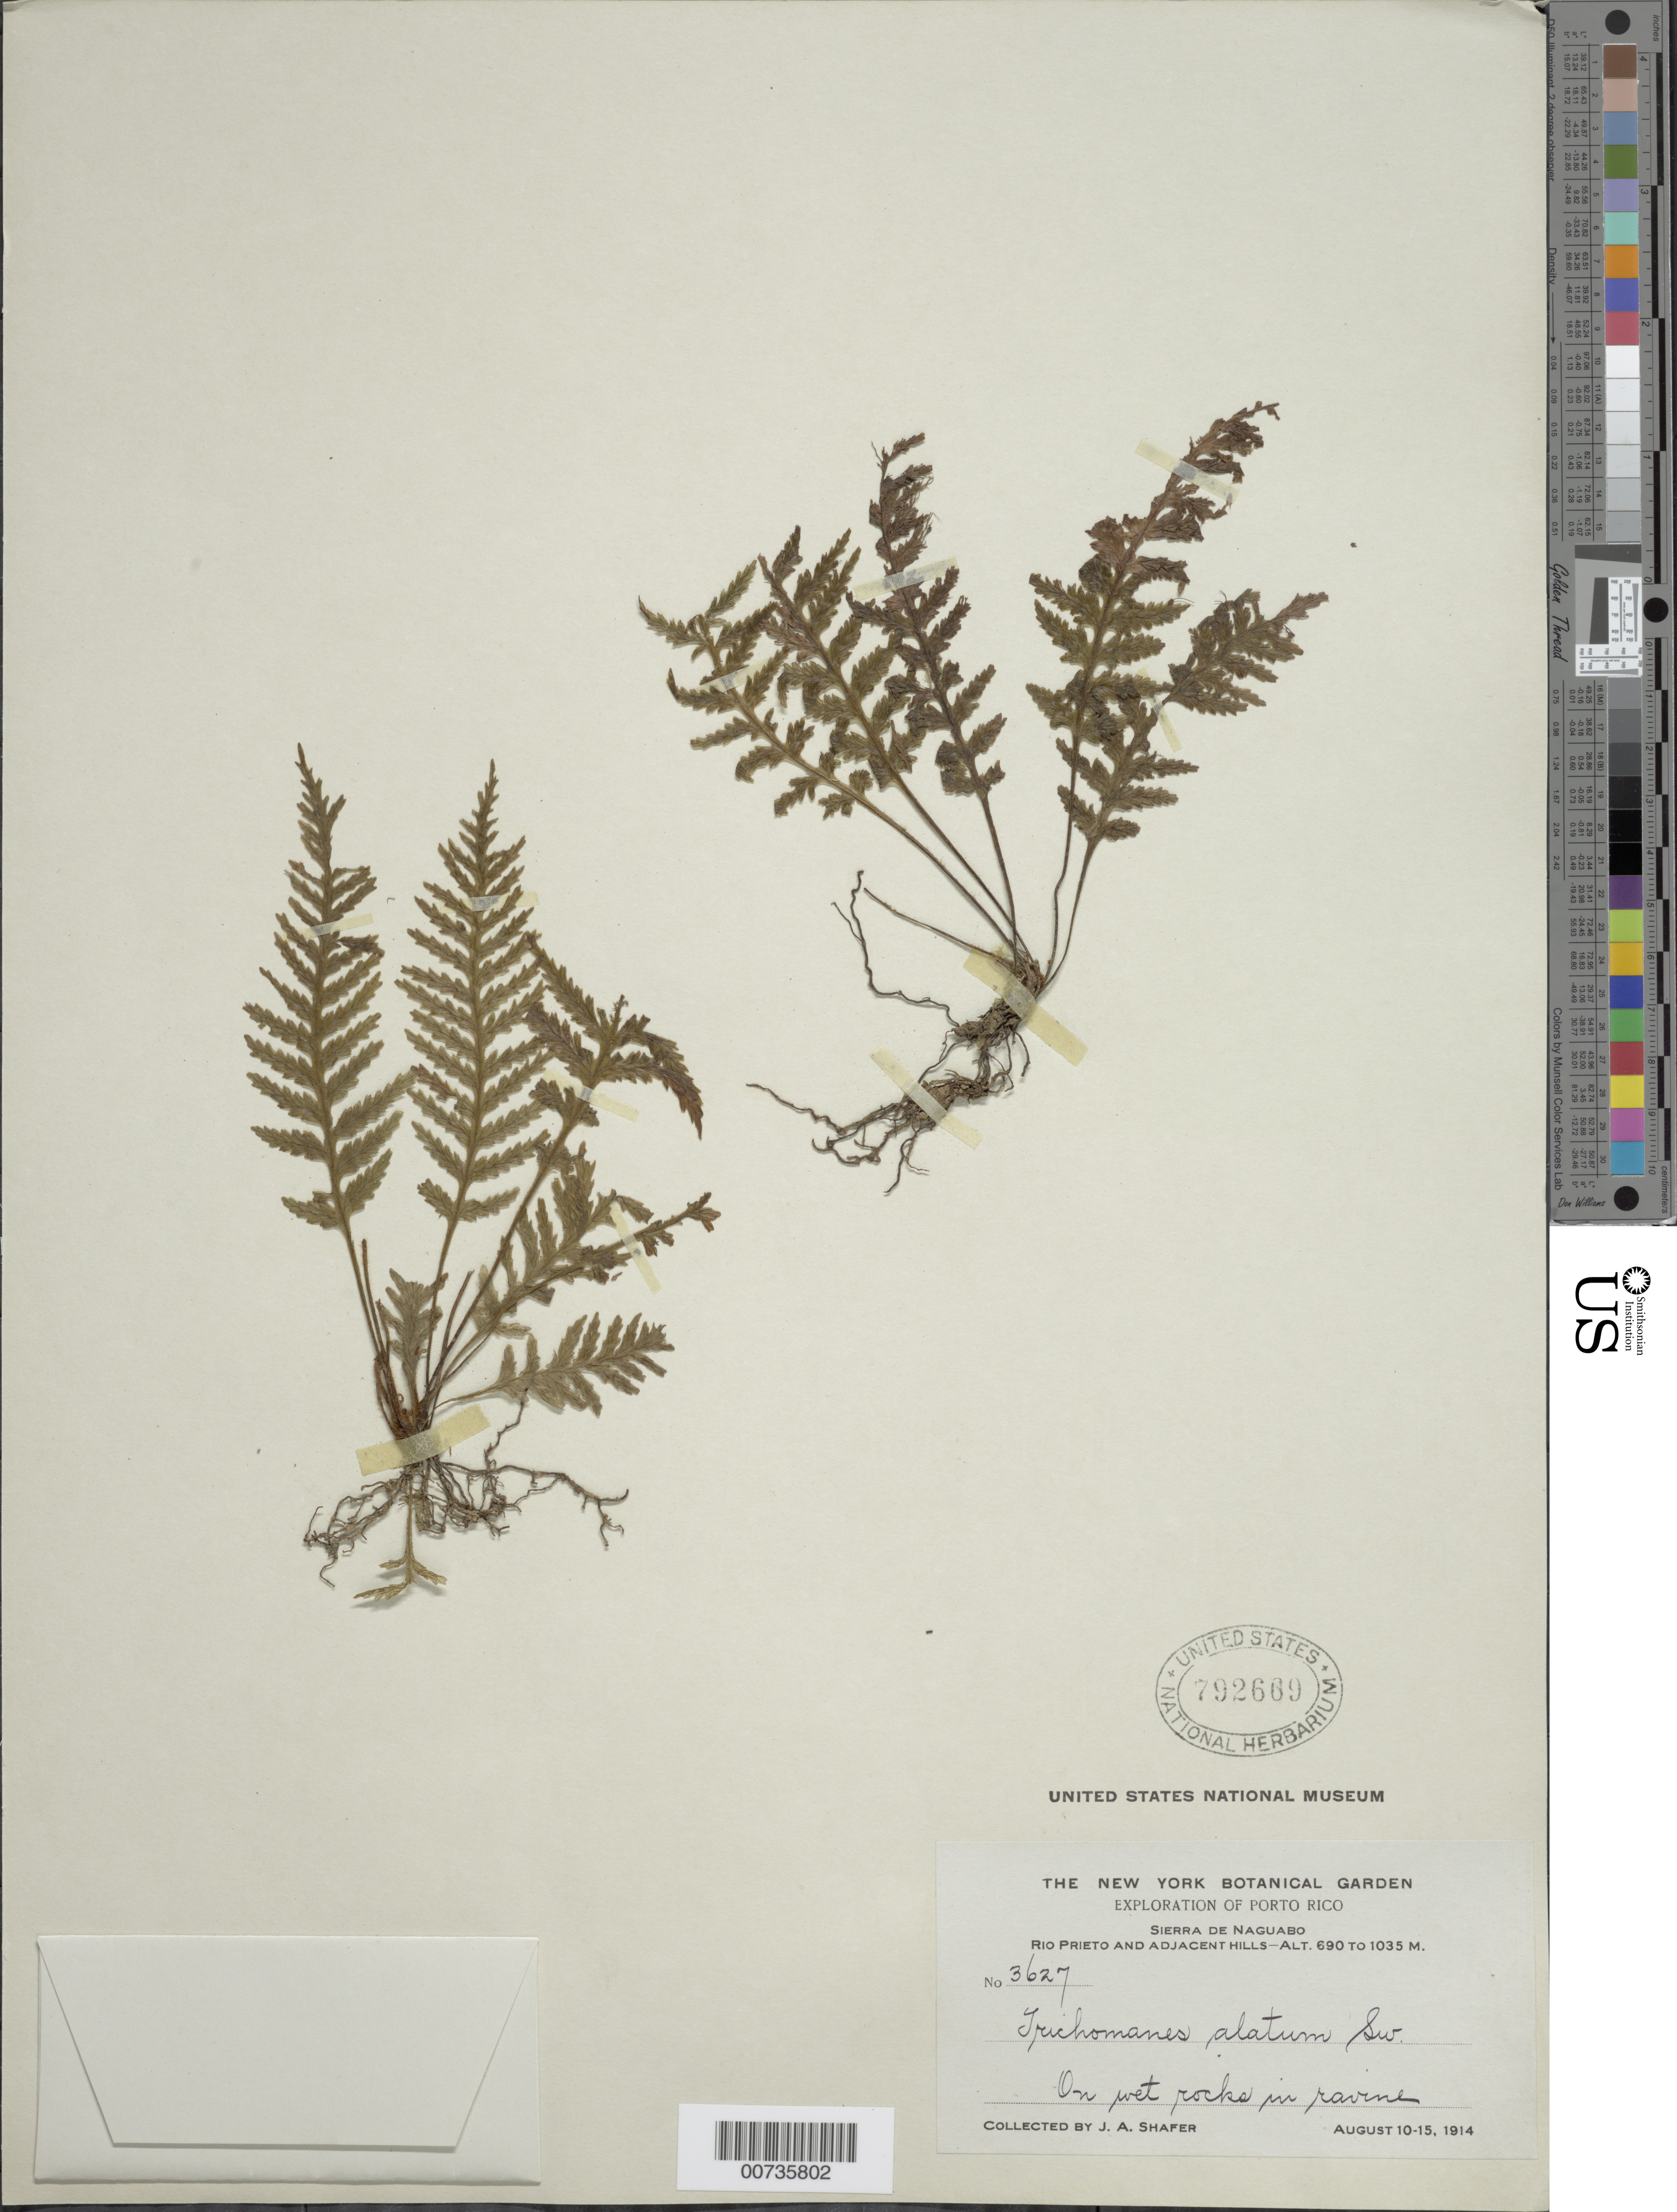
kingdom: Plantae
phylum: Tracheophyta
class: Polypodiopsida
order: Hymenophyllales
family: Hymenophyllaceae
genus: Trichomanes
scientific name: Trichomanes alatum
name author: Sw.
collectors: J. A. Shafer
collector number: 3627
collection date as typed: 10 Aug 1914 to 15 Aug 1914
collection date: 1914-08-10/1914-08-15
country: Puerto Rico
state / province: Naguabo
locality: Sierra de Naguabo, Rio Prieto and Adjacent hills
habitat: On wet rocks in ravine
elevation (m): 690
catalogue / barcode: US 792669